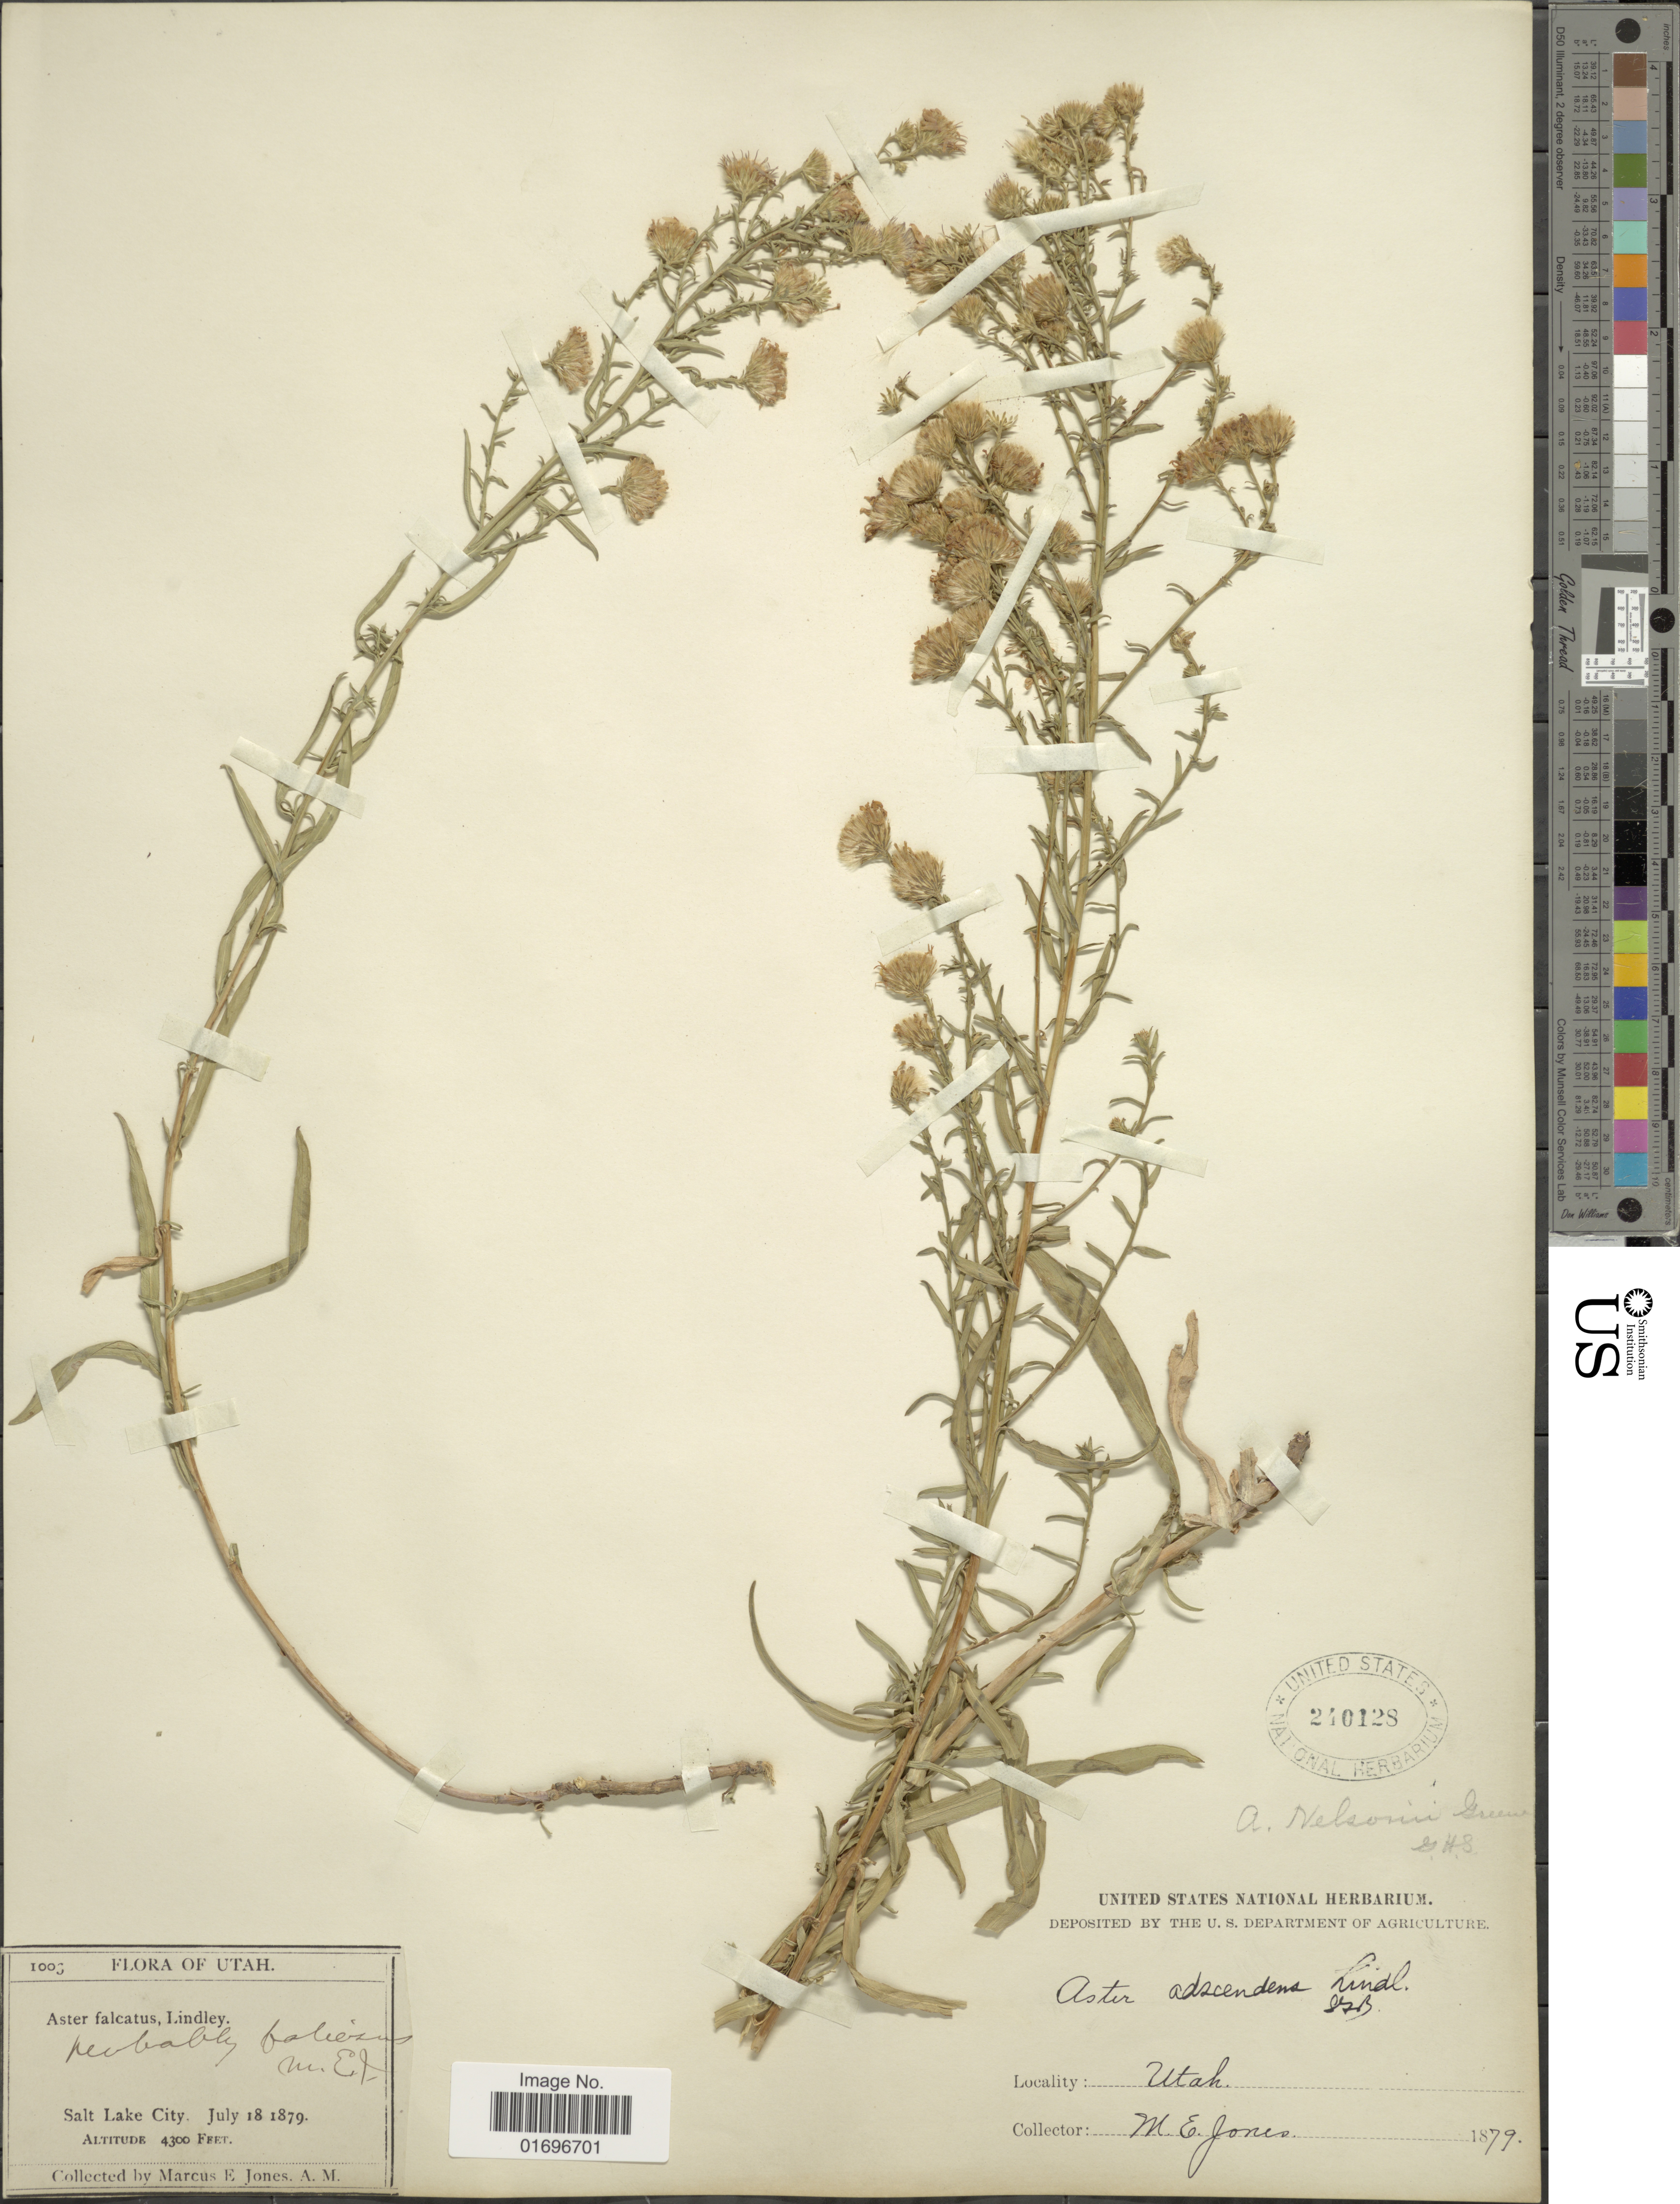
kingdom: Plantae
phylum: Tracheophyta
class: Magnoliopsida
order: Asterales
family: Asteraceae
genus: Symphyotrichum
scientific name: Symphyotrichum ascendens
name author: (Lindl.) G.L. Nesom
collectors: M. E. Jones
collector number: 1003*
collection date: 1879-07-18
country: United States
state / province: Utah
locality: Utah. Salt Lake City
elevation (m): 1311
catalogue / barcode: US 240128